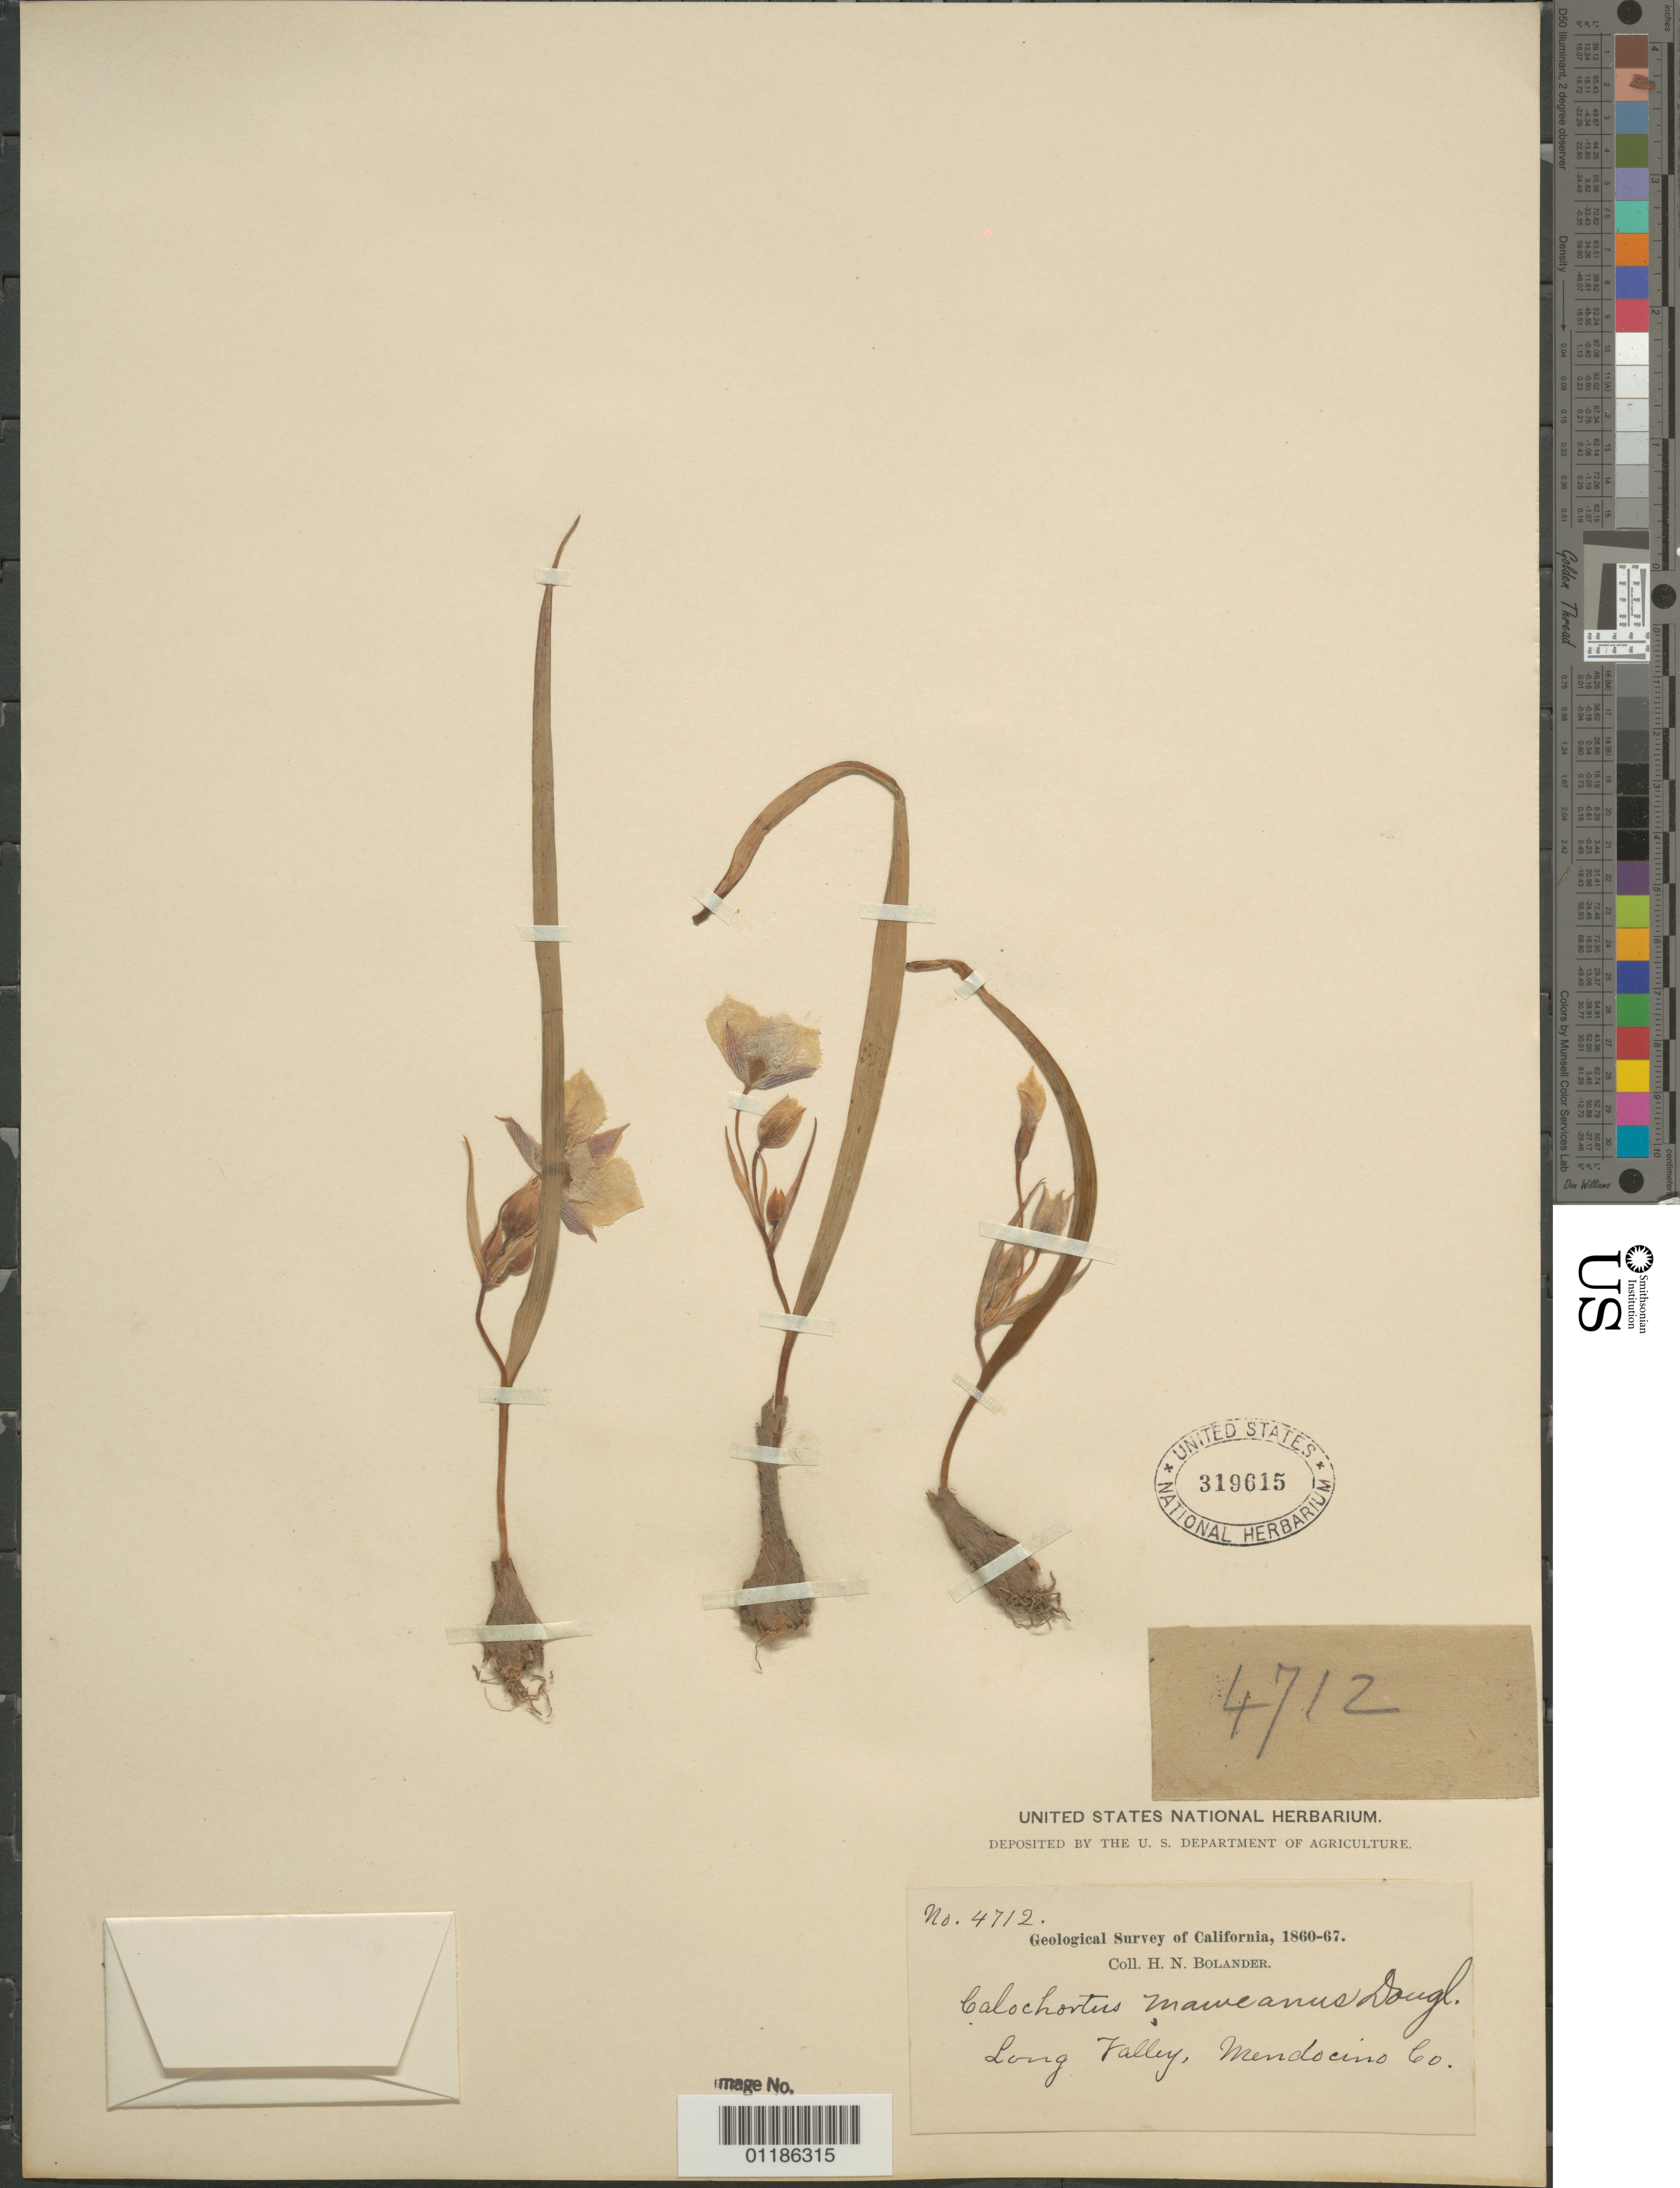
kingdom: Plantae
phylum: Tracheophyta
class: Liliopsida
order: Liliales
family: Liliaceae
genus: Calochortus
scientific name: Calochortus maweanus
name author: Leichtlin ex Baker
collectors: H. Bolander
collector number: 4712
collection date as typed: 1860 to -- --- 1867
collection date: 1860/1867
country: United States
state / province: California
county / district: Mendocino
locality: Long Valley.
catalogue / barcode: US 319615